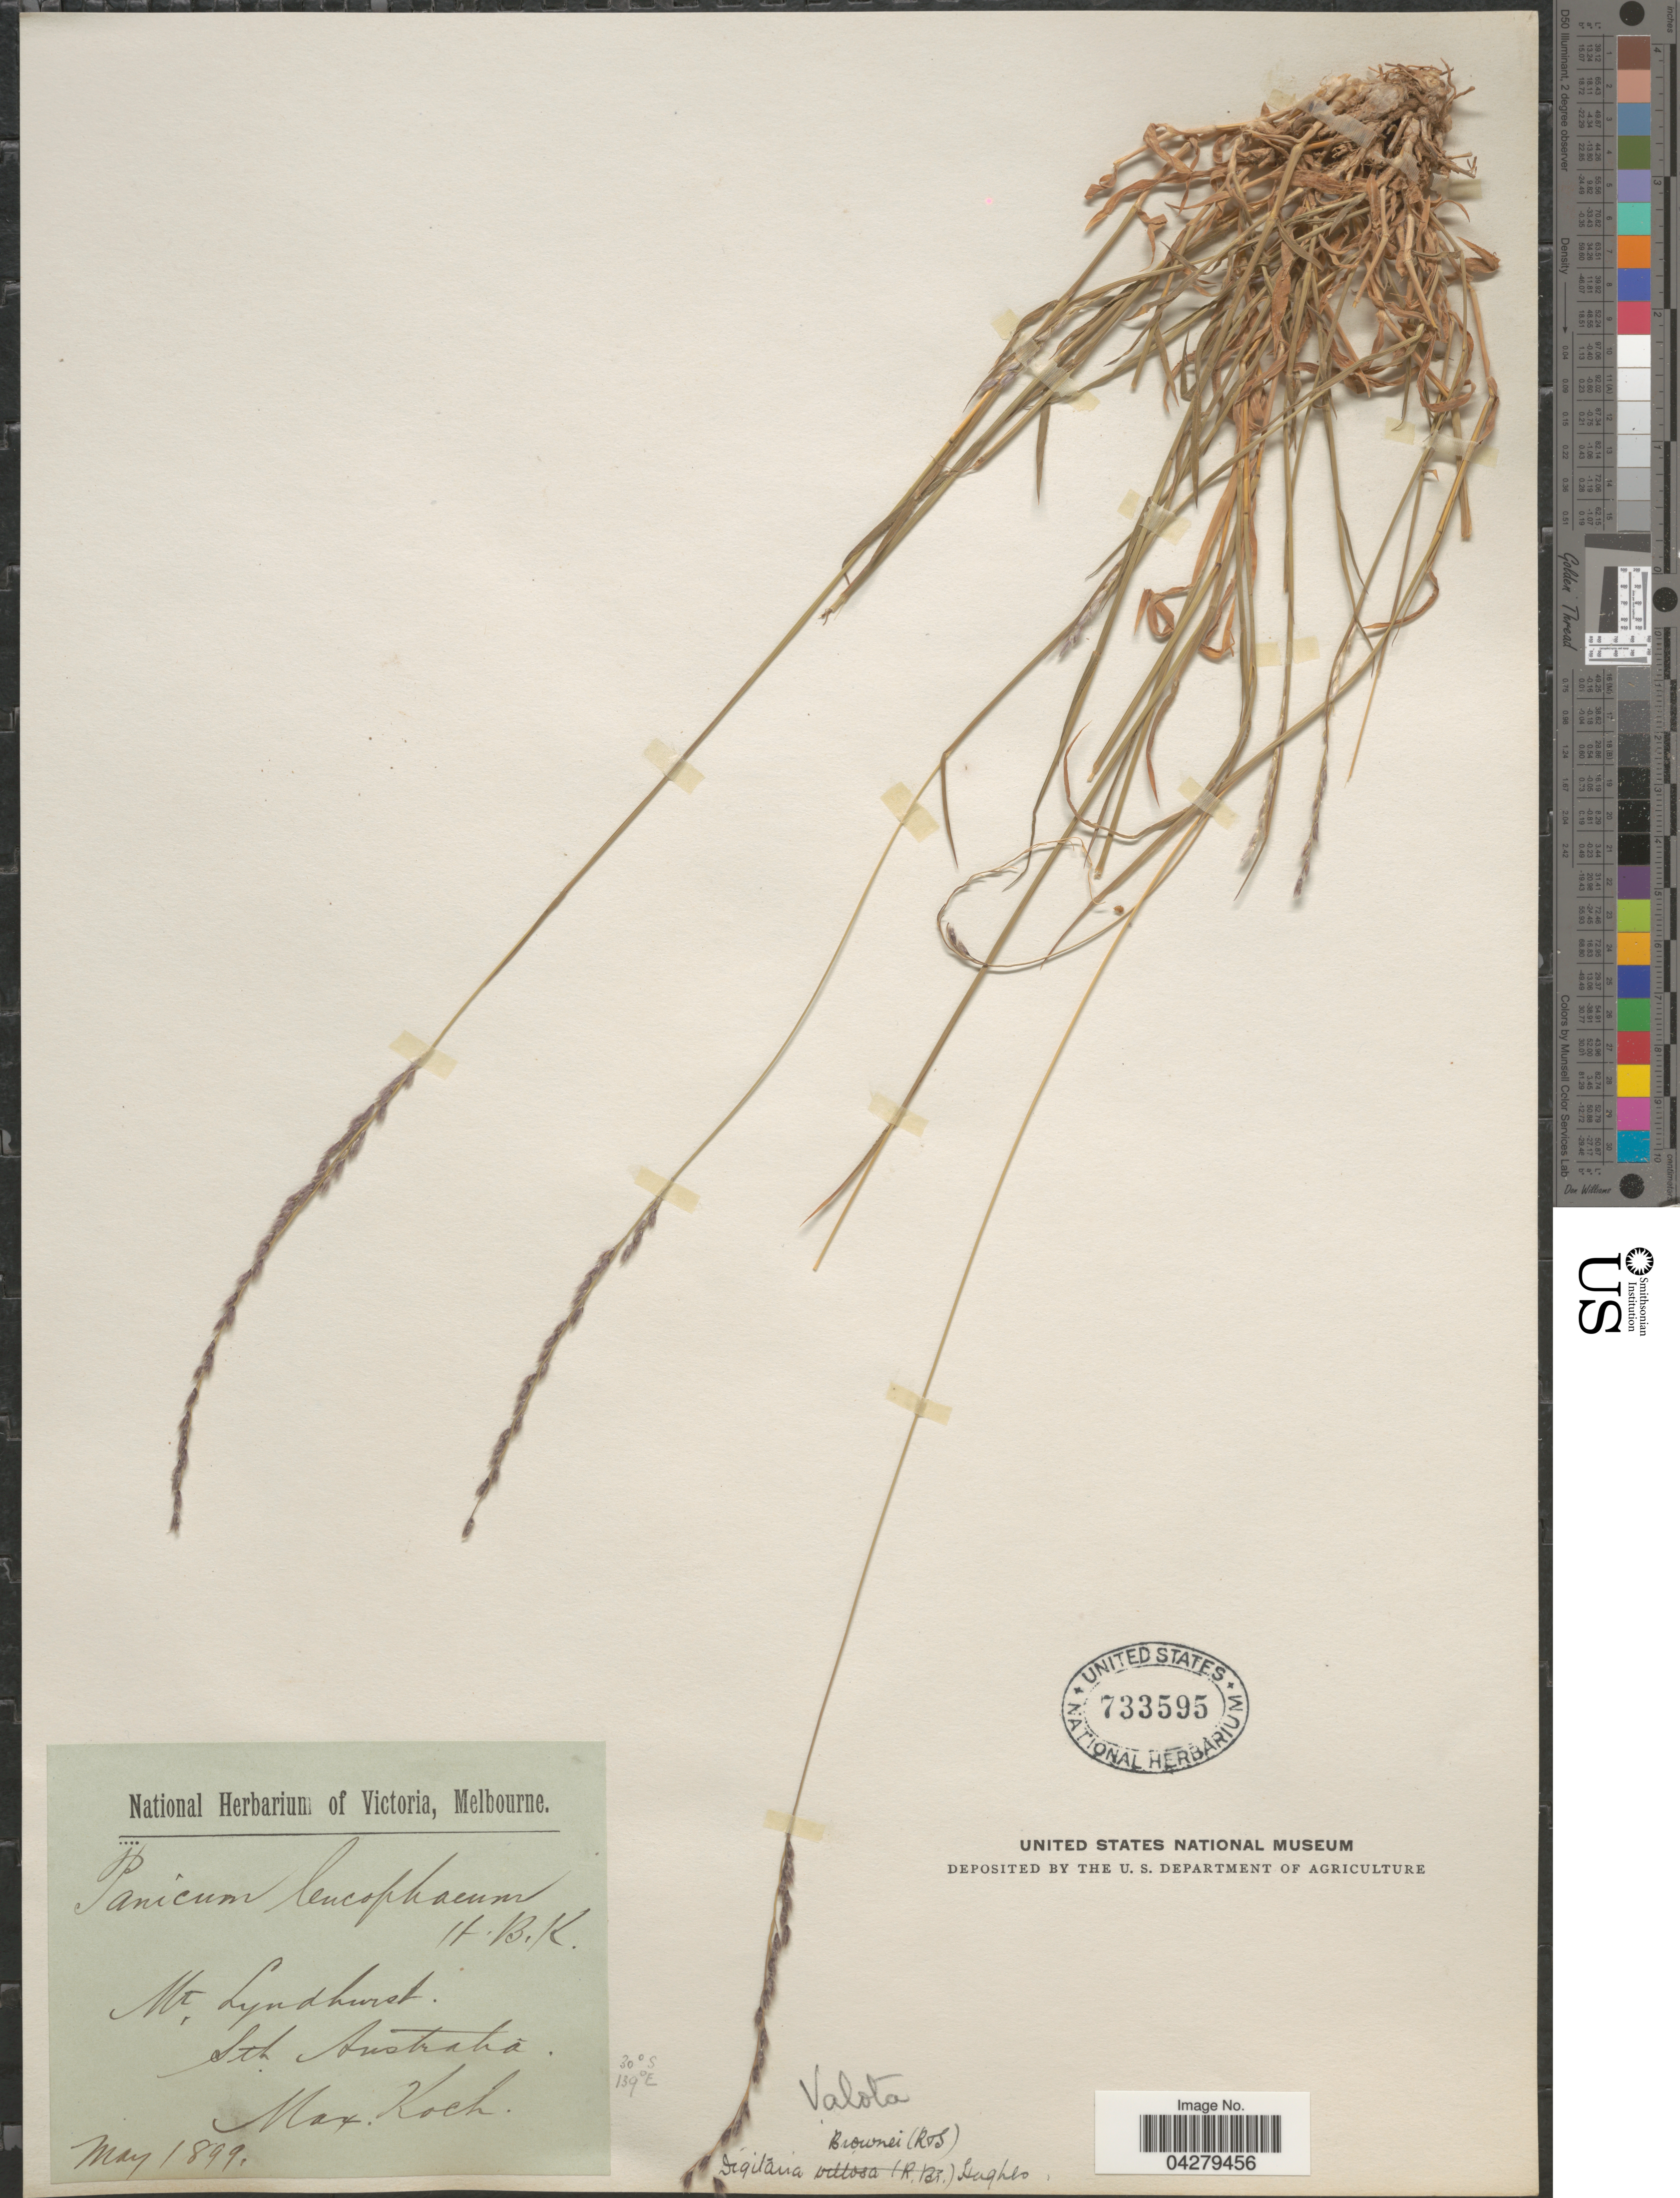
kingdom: Plantae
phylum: Tracheophyta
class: Liliopsida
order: Poales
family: Poaceae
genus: Digitaria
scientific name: Digitaria brownii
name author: (Roem. & Schult.) Hughes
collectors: M. Koch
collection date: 1899-05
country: Australia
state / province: South Australia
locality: Mt. Lyndhurst.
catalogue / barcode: US 733595